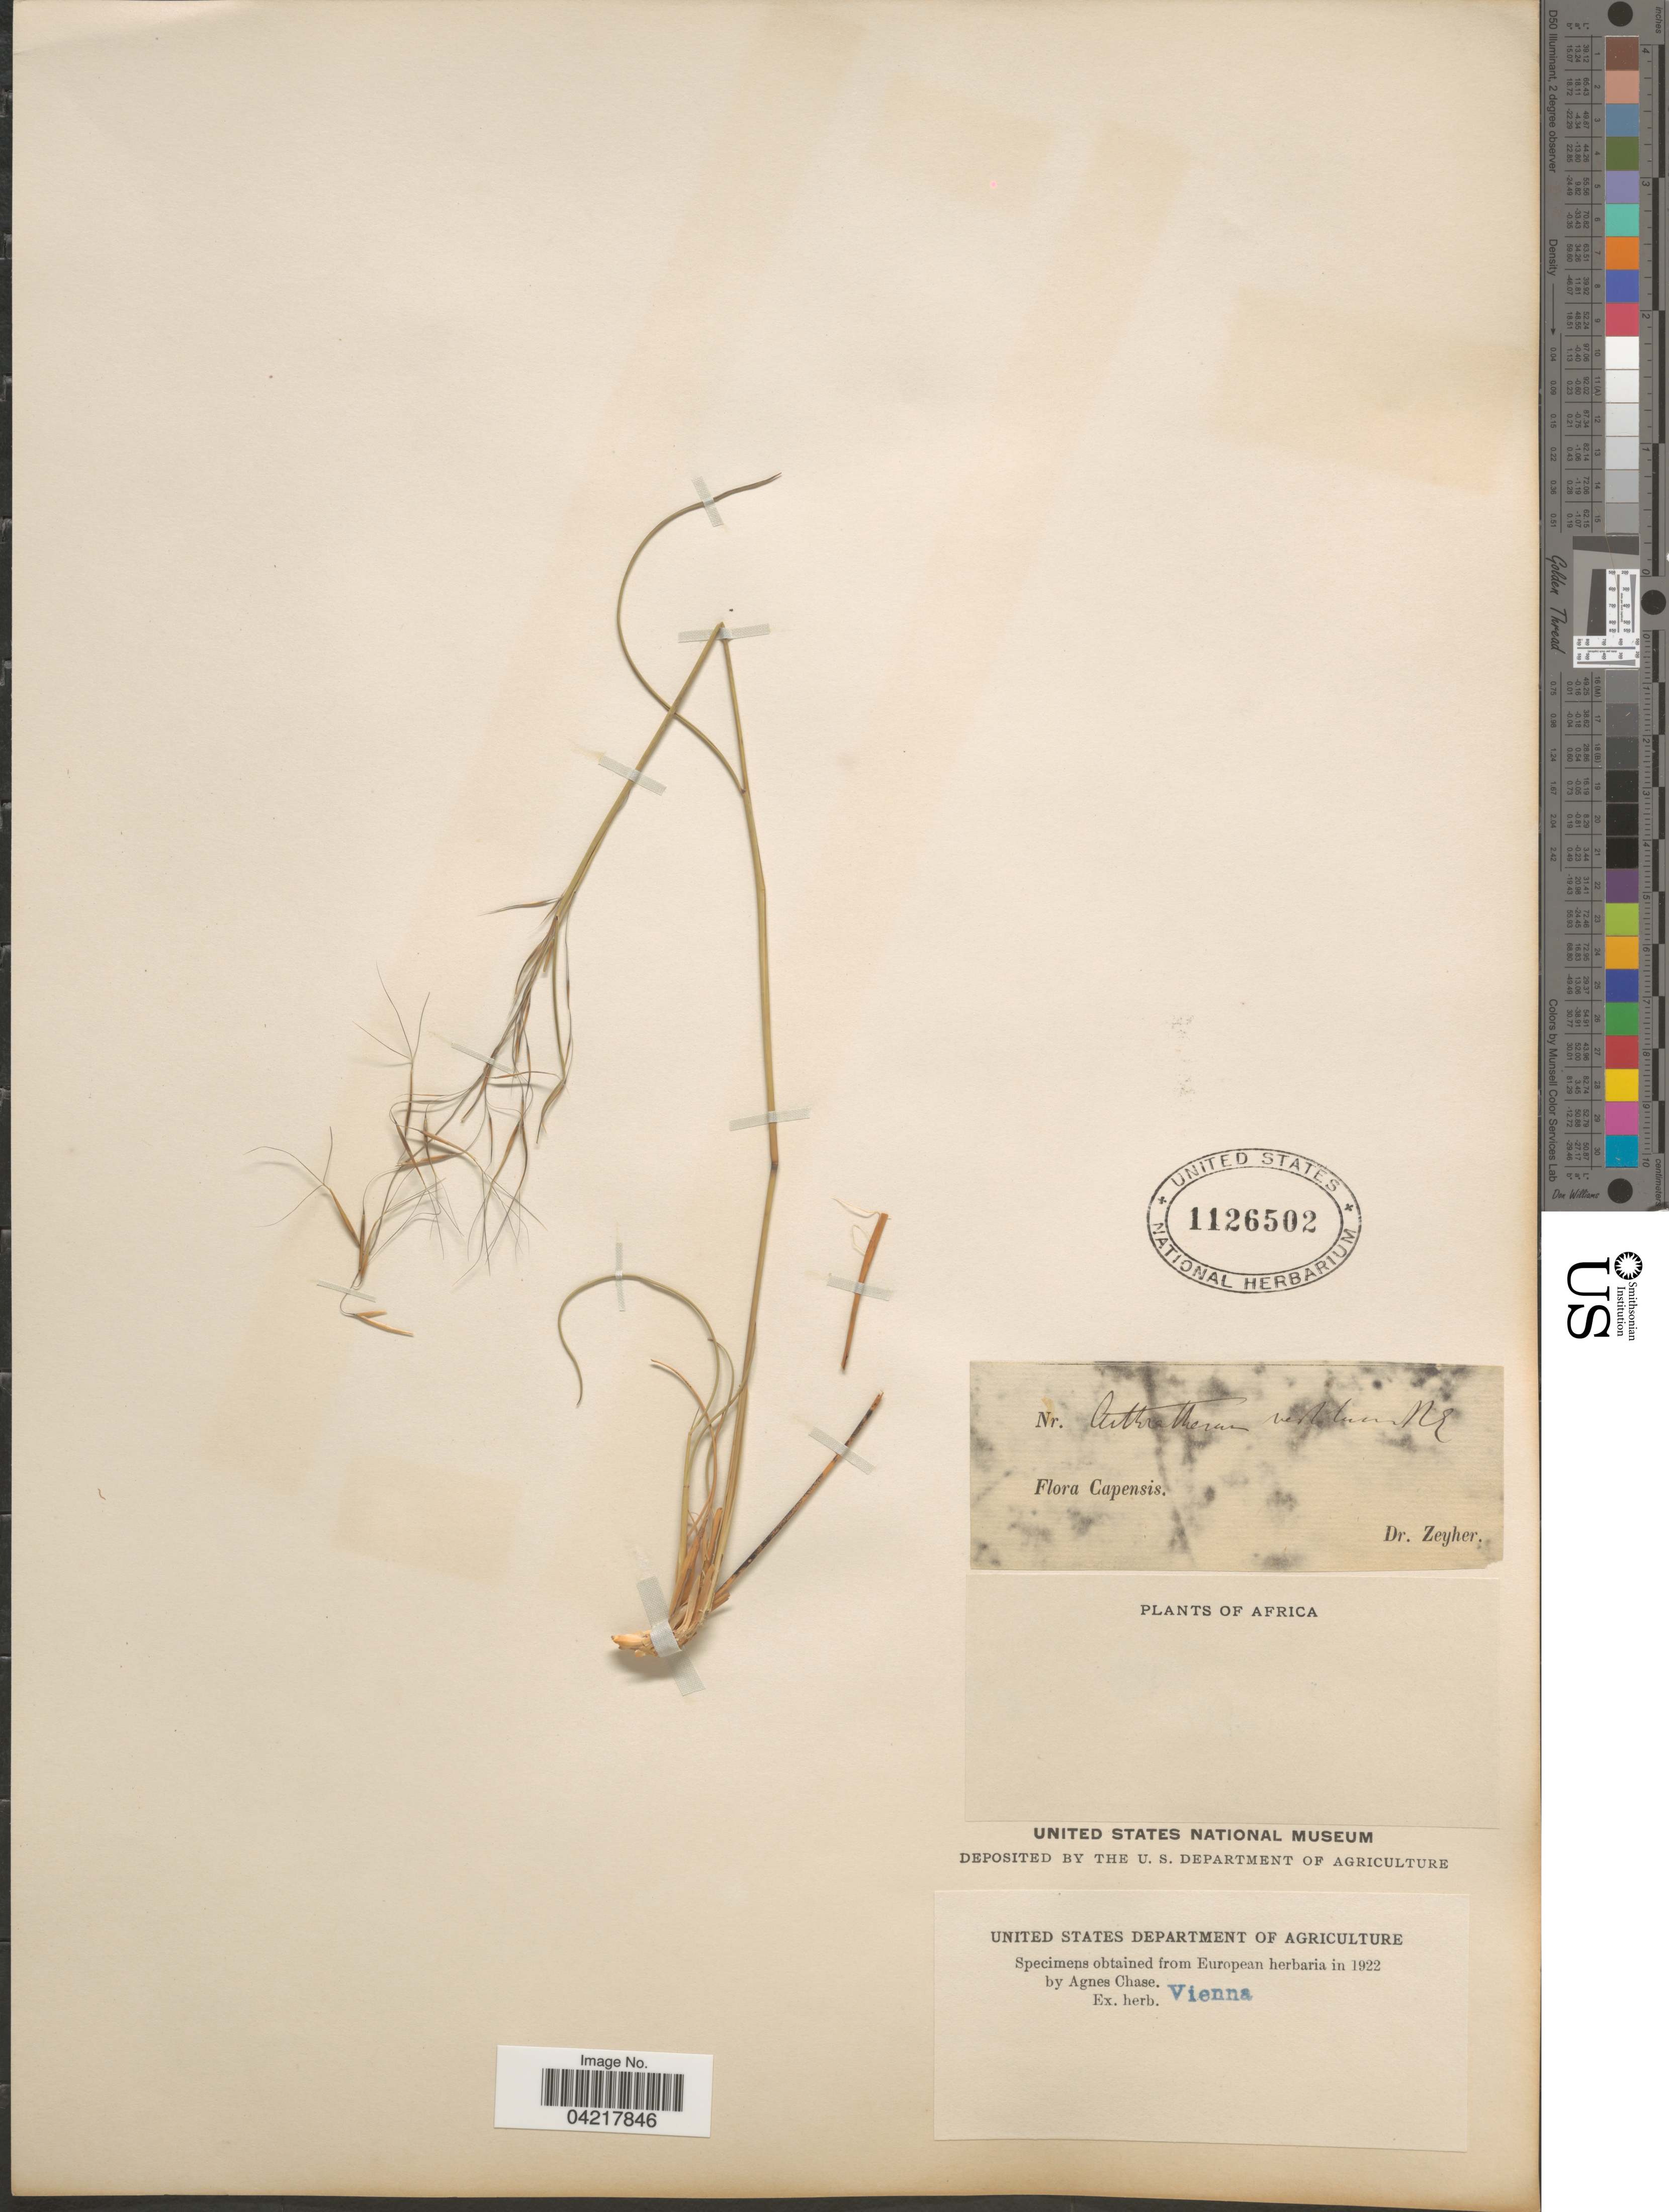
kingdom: Plantae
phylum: Tracheophyta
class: Liliopsida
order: Poales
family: Poaceae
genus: Aristida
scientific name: Aristida vestita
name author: Thunb.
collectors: -. Zeyher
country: South Africa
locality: Capensis. Africa.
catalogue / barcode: US 1126502